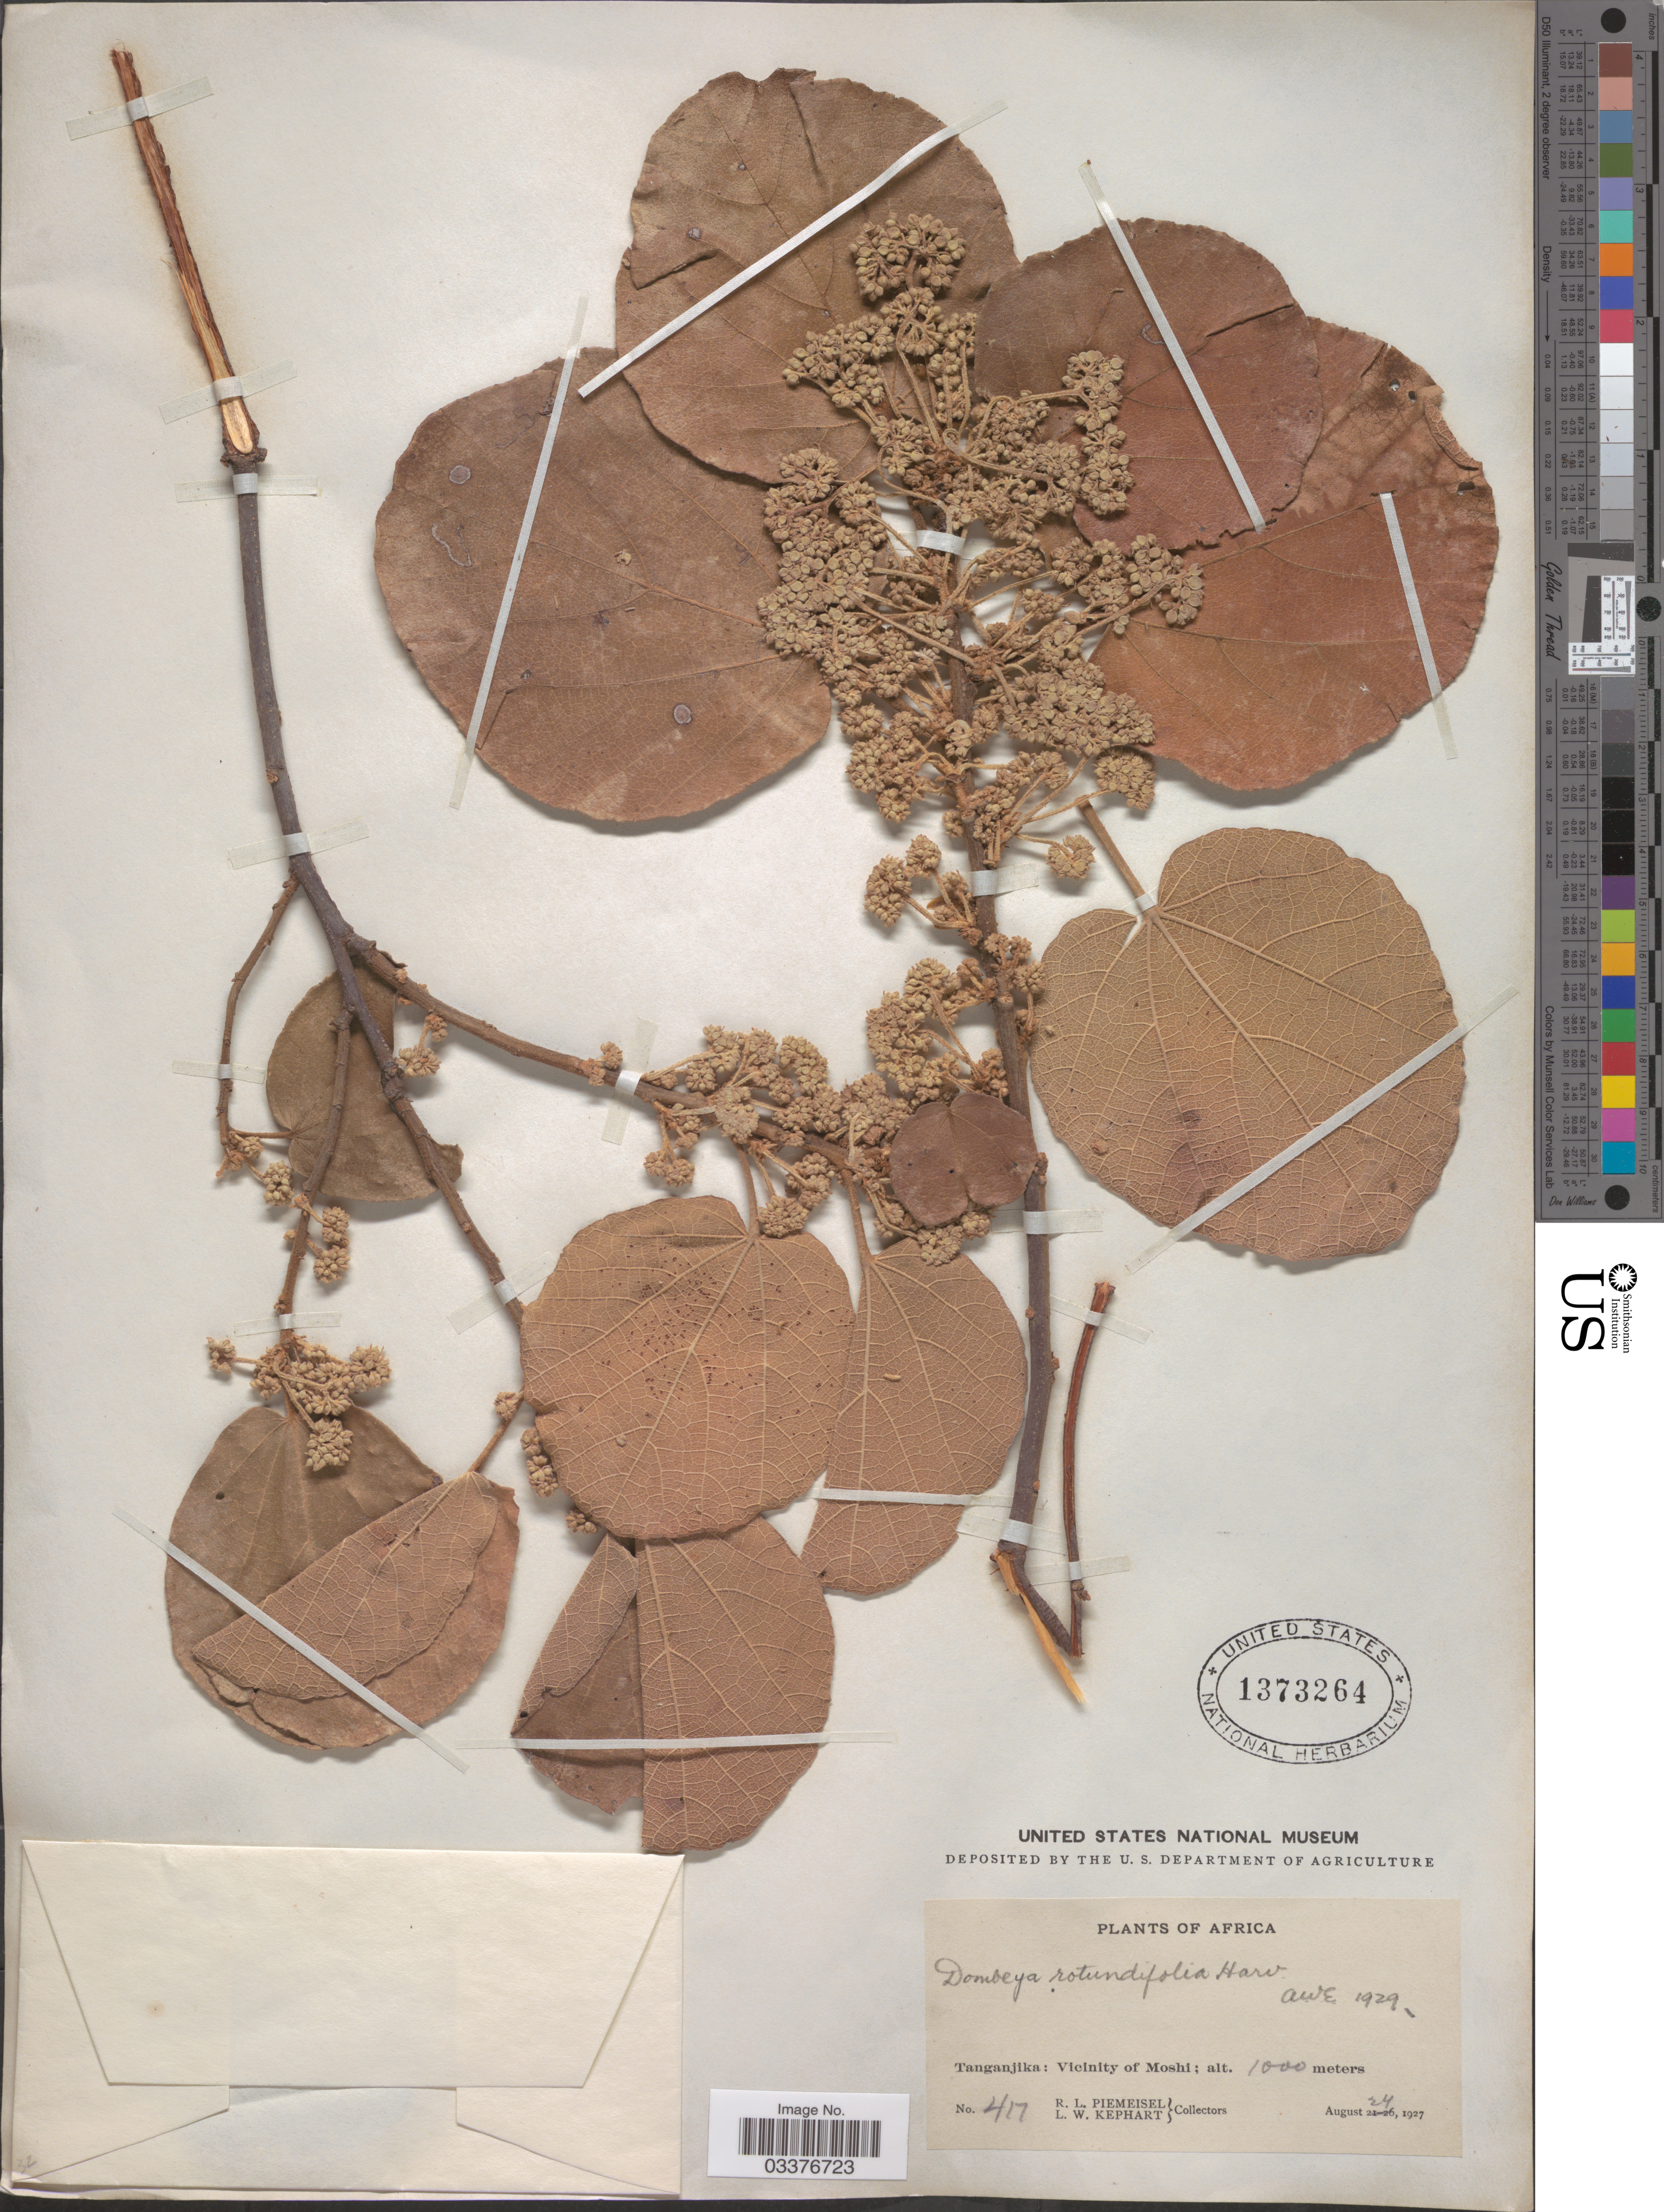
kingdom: Plantae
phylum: Tracheophyta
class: Magnoliopsida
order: Malvales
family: Malvaceae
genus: Dombeya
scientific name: Dombeya rotundifolia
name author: (Hochst.) Planch.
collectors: R. L. Piemeisel & L. W. Kephart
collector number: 417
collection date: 1927-08-24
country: Tanzania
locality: Africa. Tanganjika: Vicinity of Moshi.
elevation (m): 1000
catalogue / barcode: US 1373264